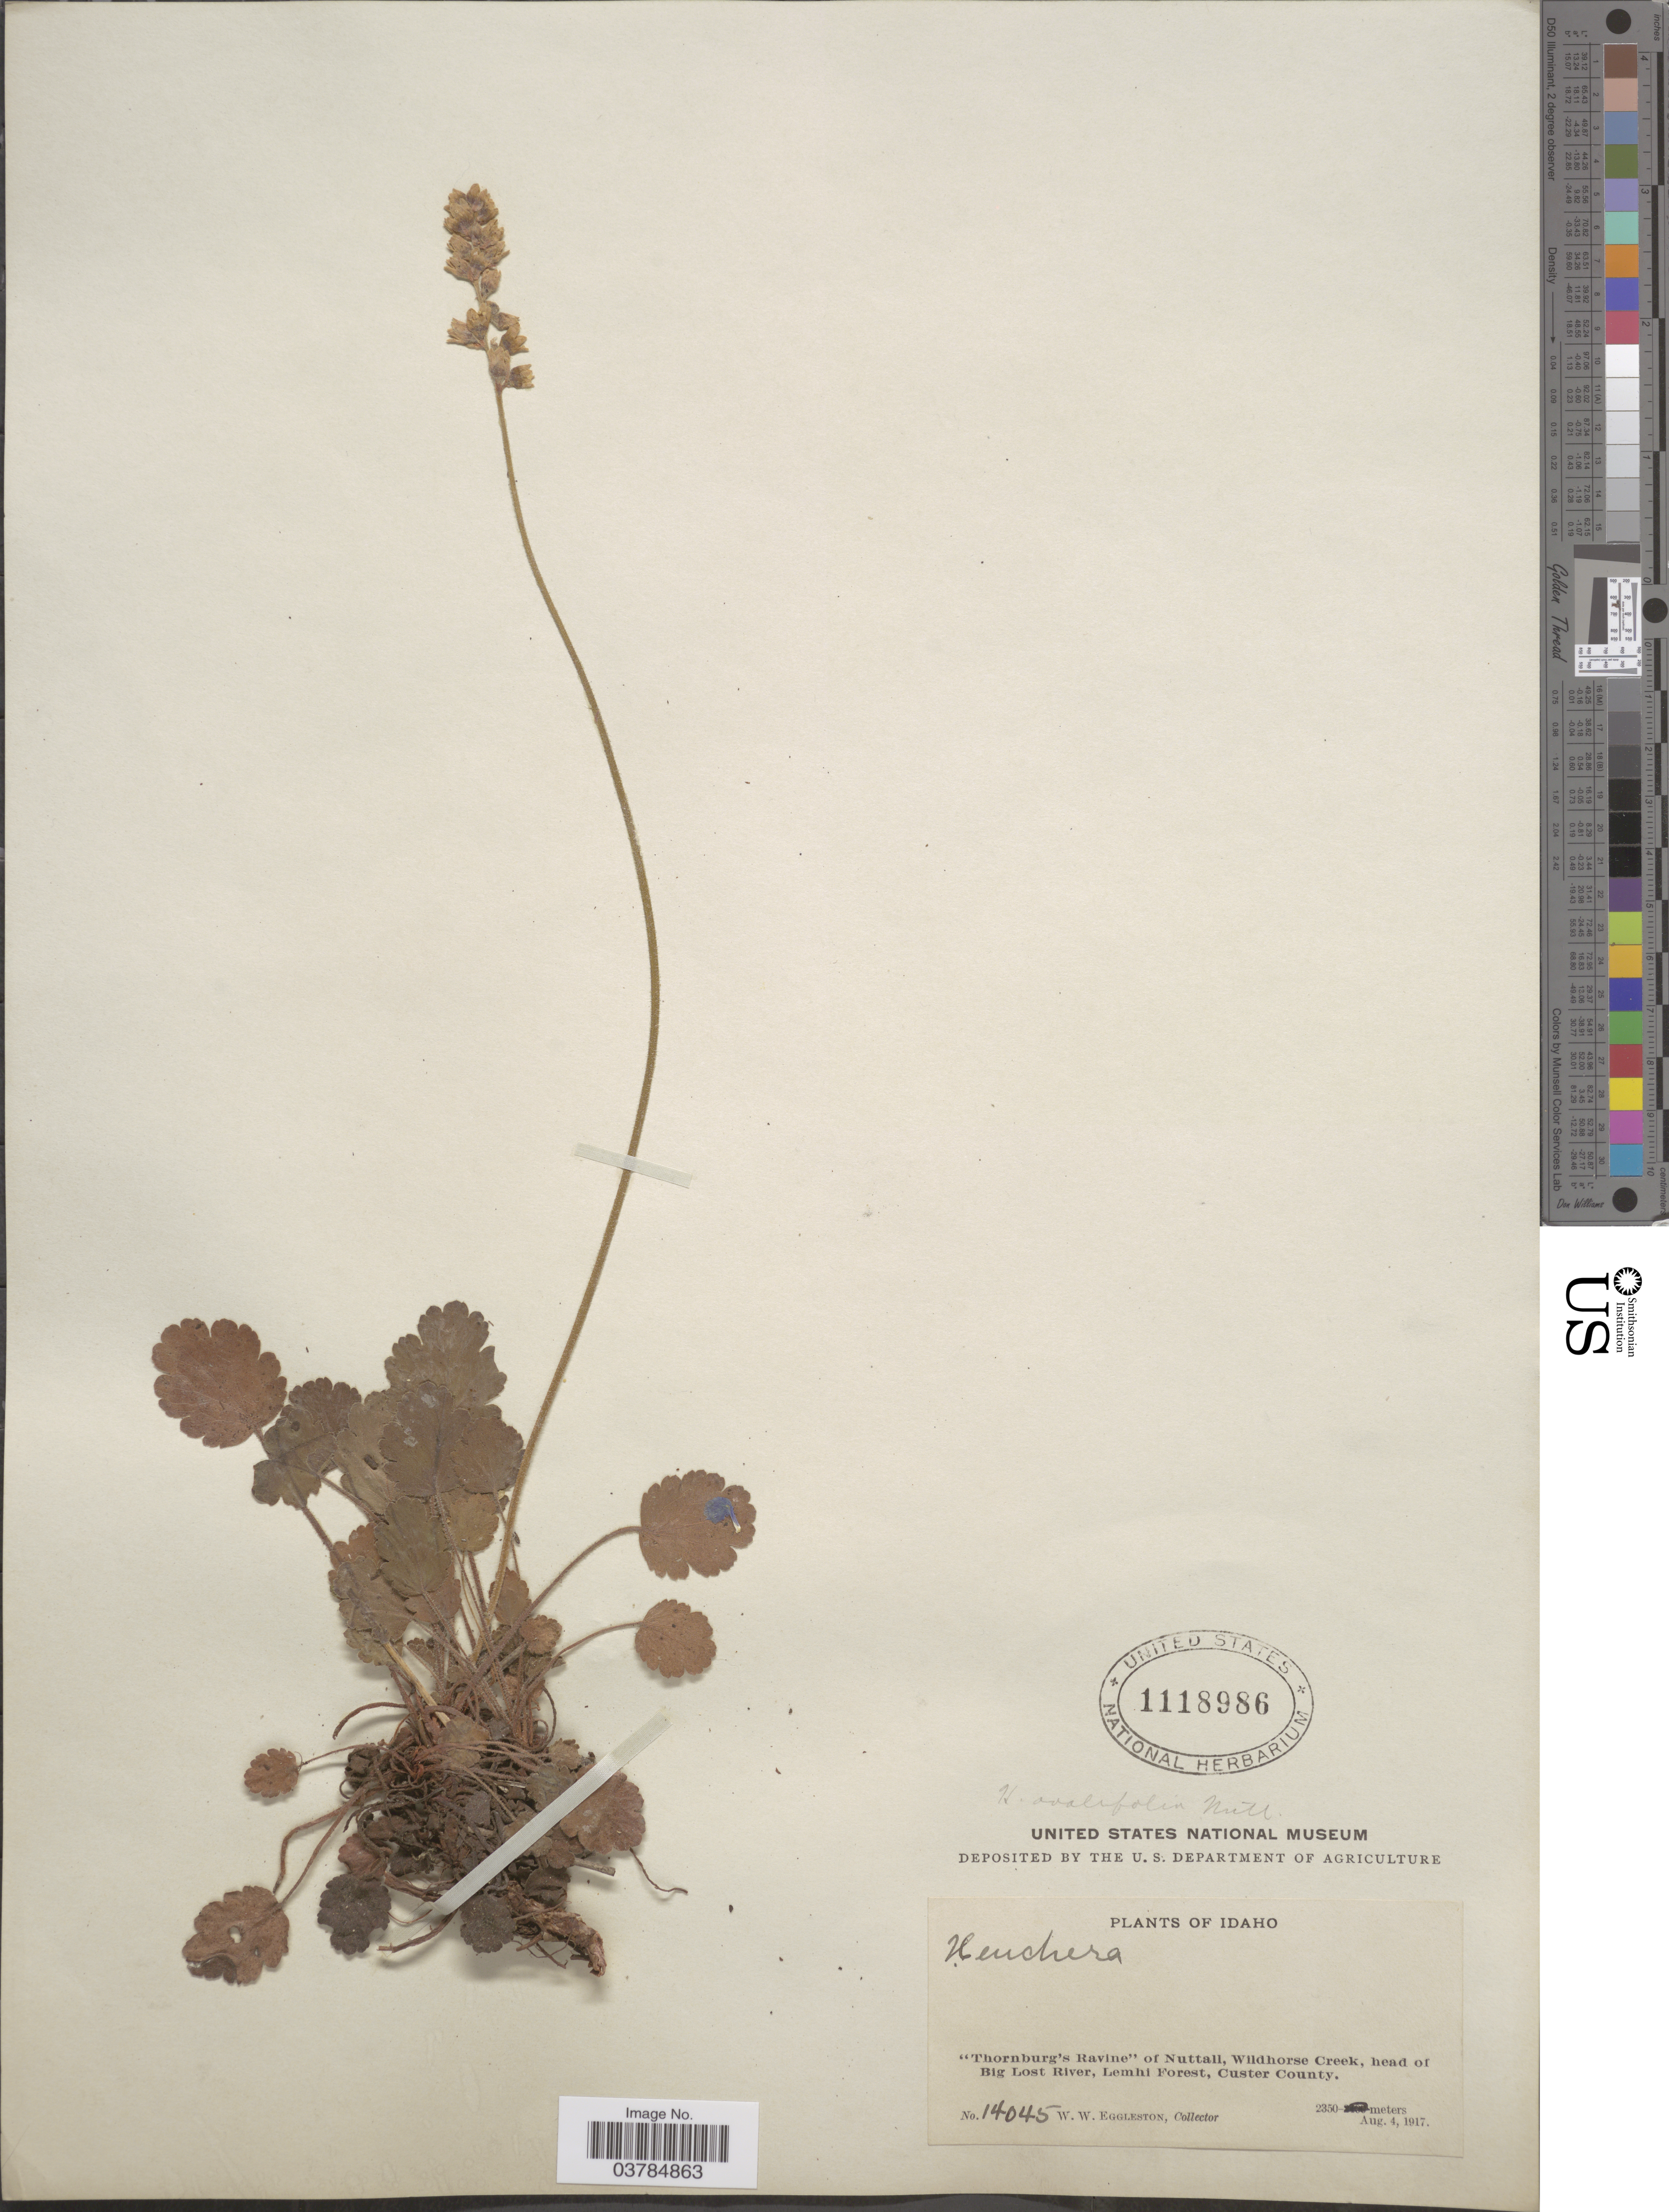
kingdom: Plantae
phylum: Tracheophyta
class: Magnoliopsida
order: Saxifragales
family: Saxifragaceae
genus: Heuchera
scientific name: Heuchera ovalifolia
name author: Torr. & A. Gray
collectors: W. W. Eggleston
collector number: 14045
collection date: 1917-08-04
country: United States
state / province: Idaho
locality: Thornburg's Ravine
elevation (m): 2350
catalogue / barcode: US 1118986